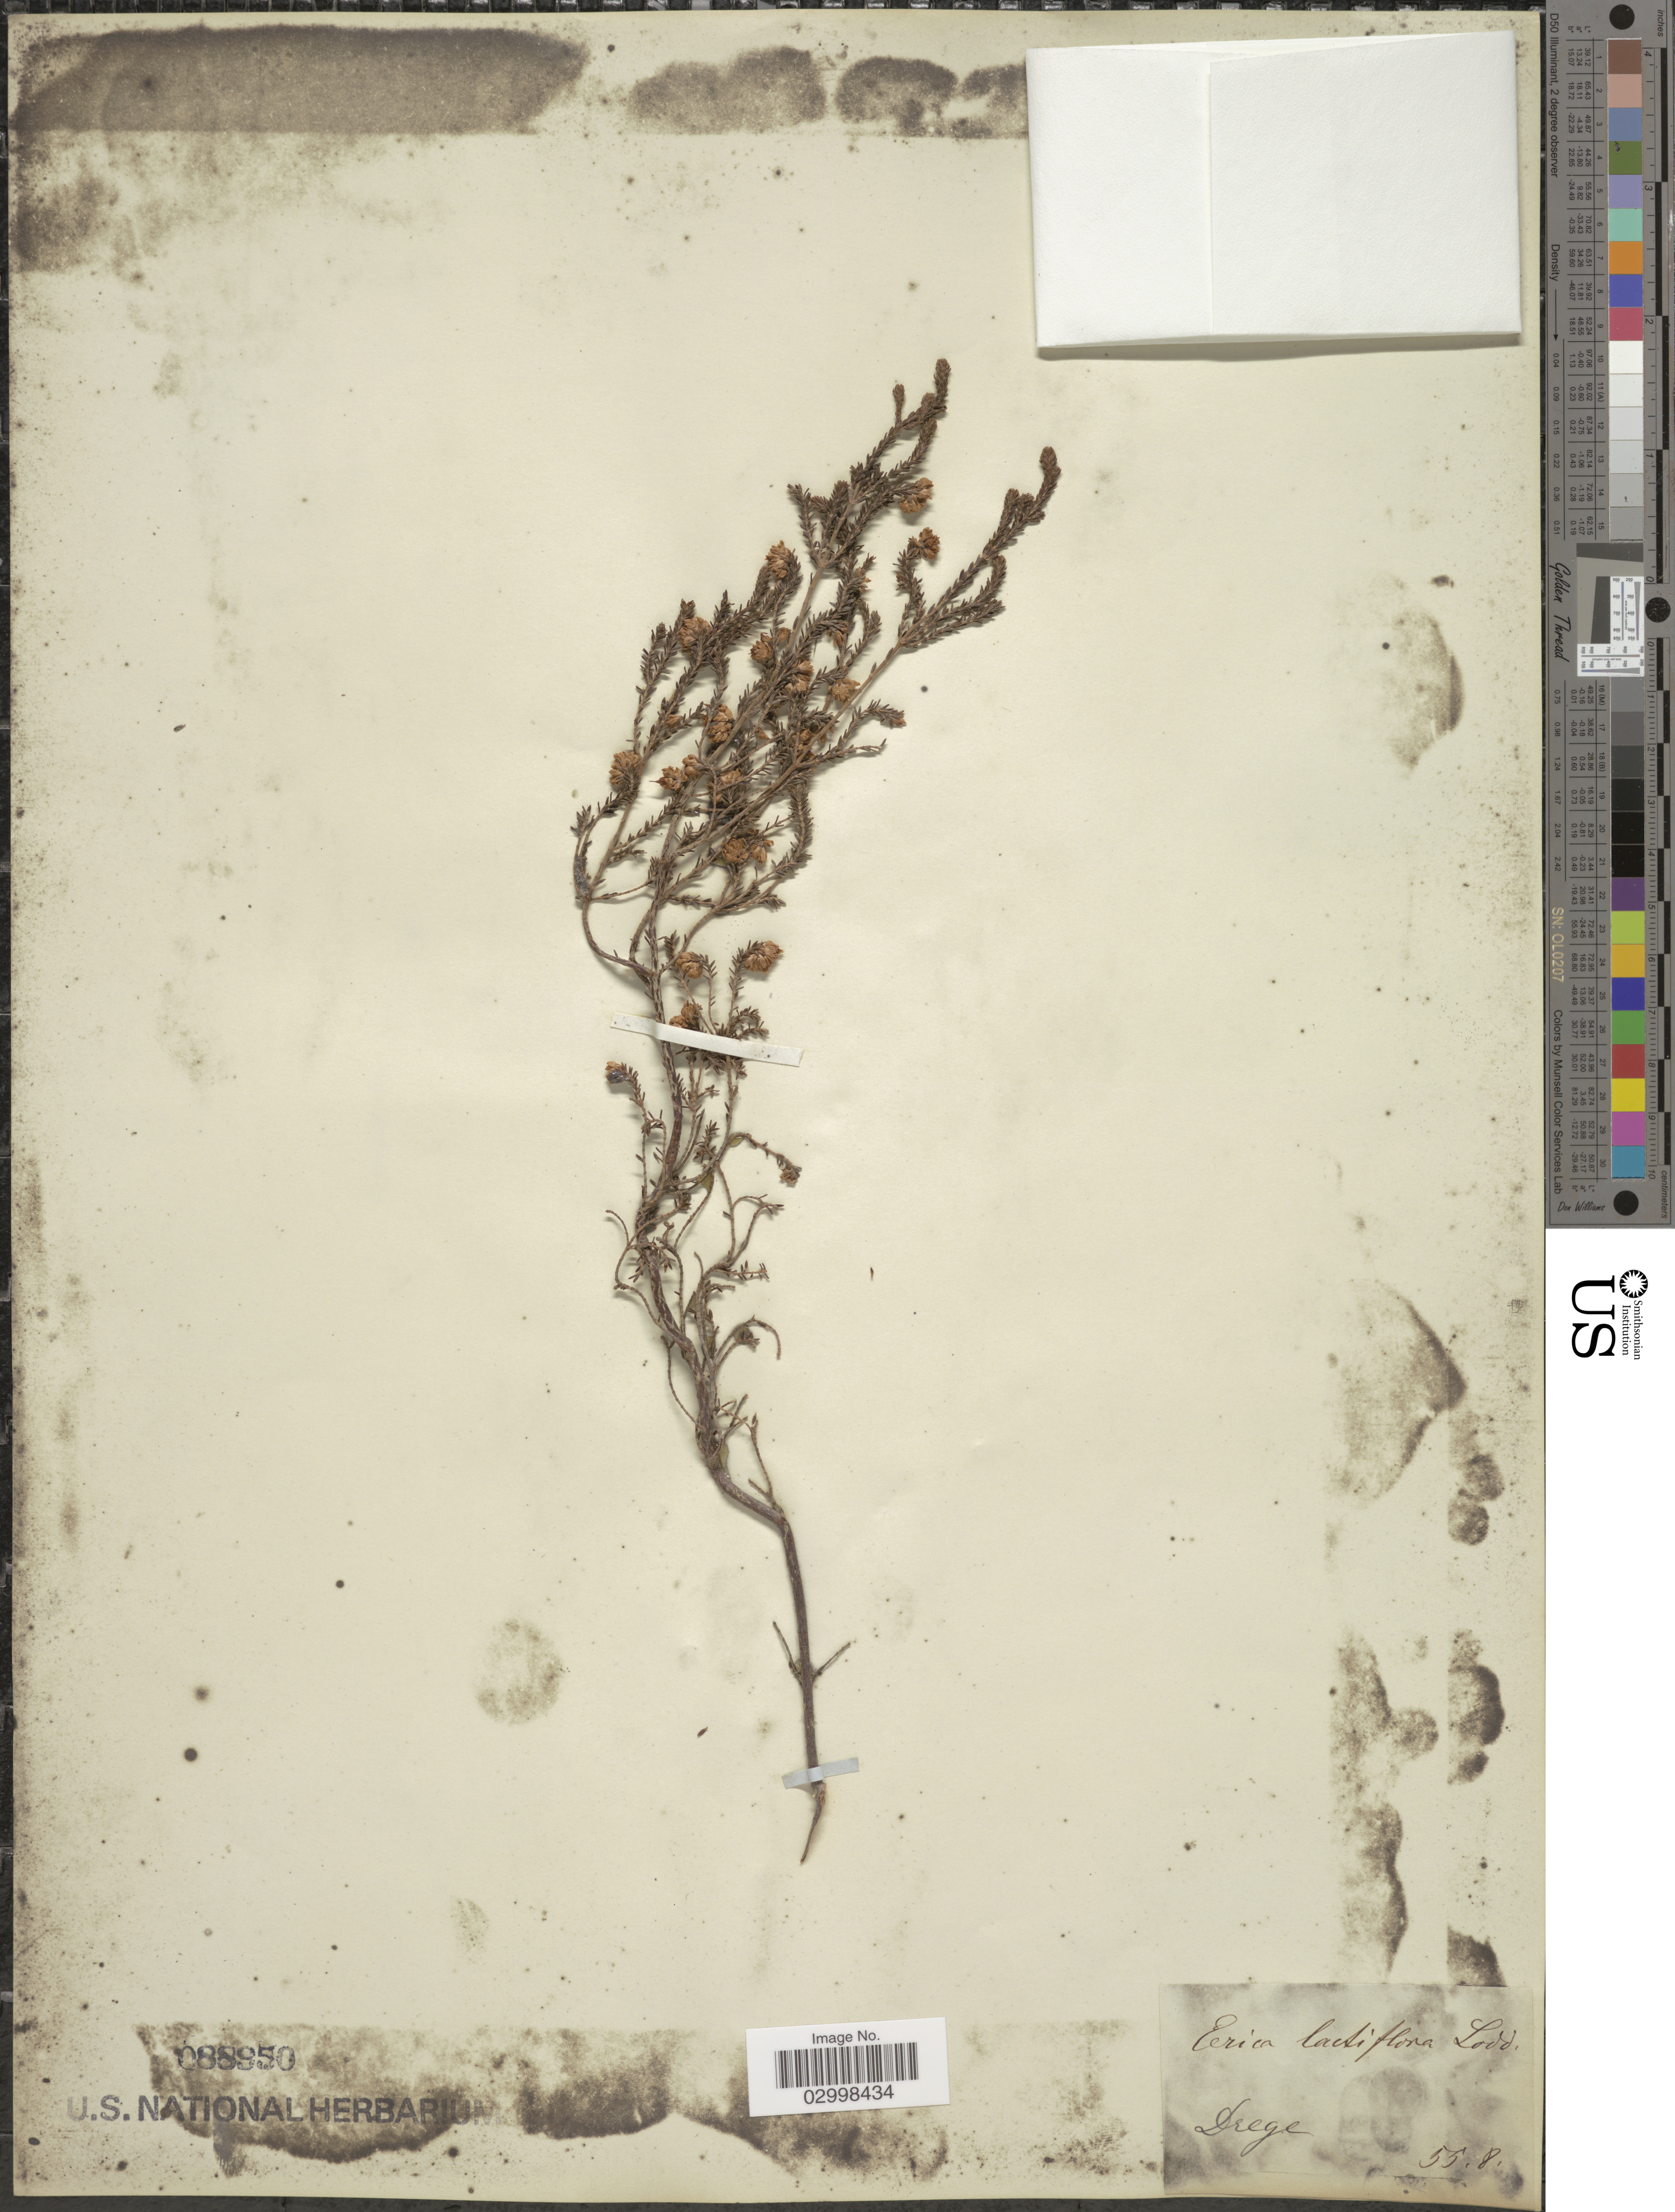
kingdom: Plantae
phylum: Tracheophyta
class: Magnoliopsida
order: Ericales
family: Ericaceae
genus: Erica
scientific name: Erica lactiflora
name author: Lodd.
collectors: Drege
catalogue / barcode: US 88950